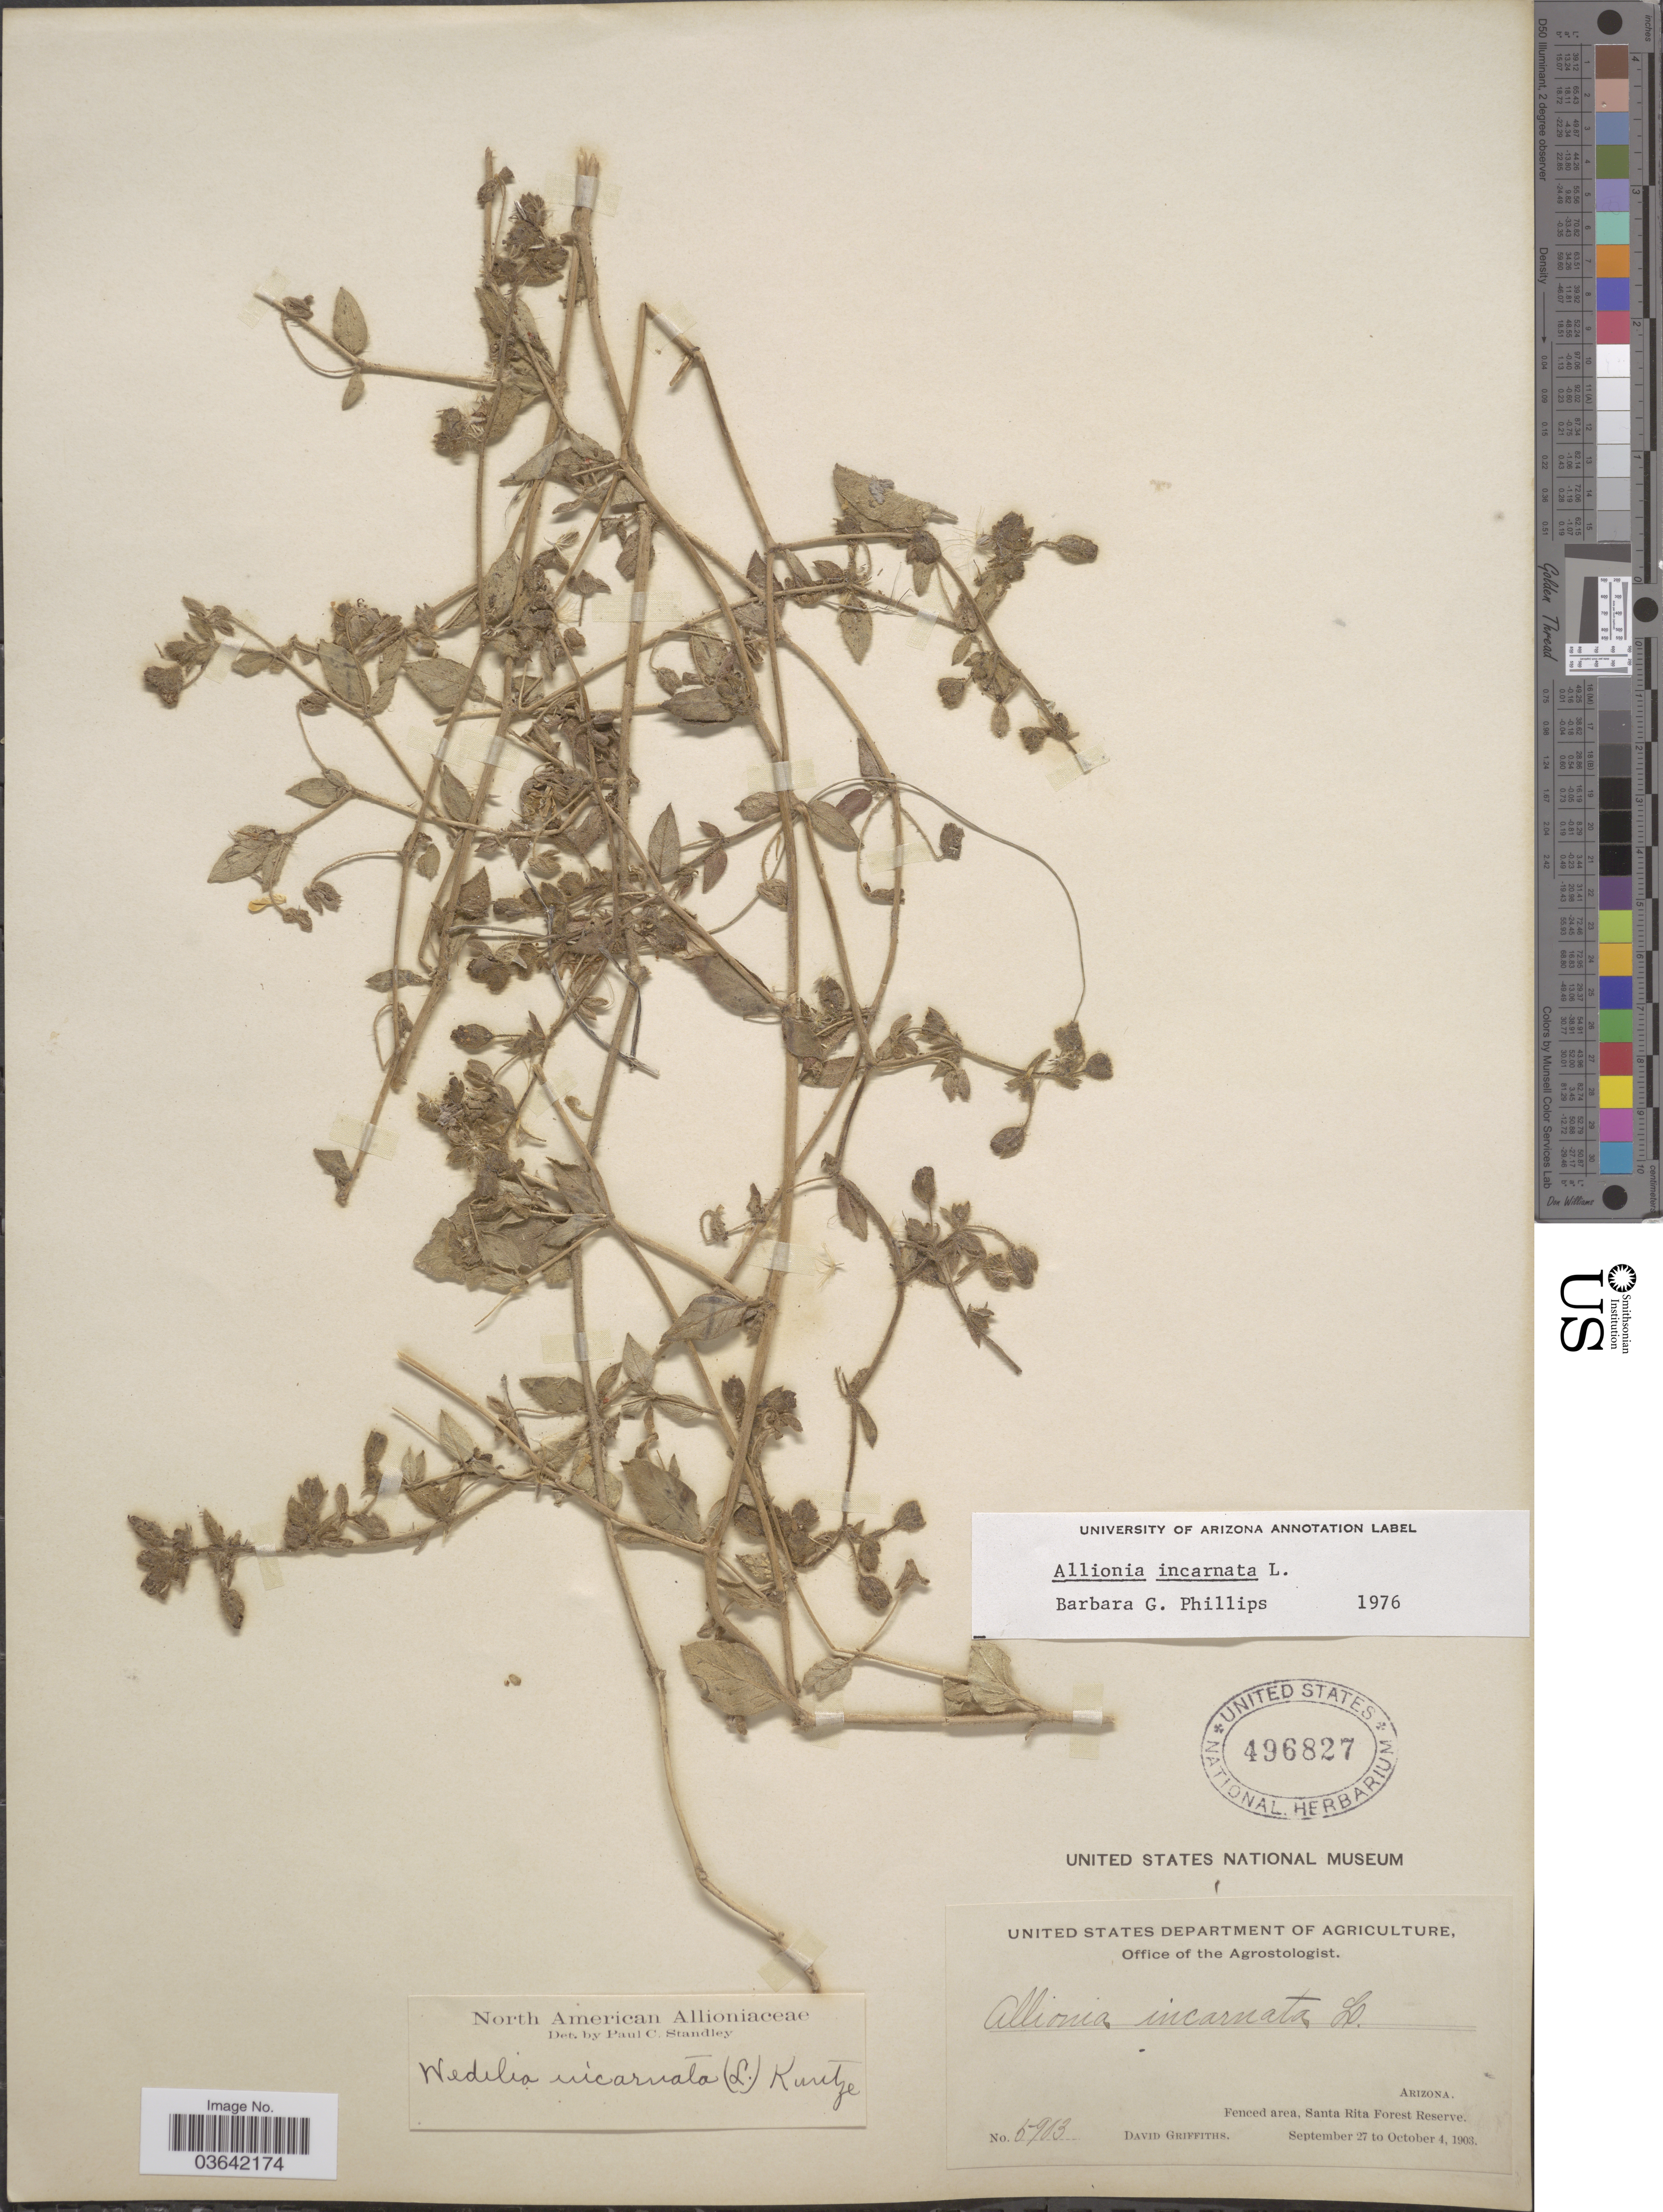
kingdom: Plantae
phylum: Tracheophyta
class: Magnoliopsida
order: Caryophyllales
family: Nyctaginaceae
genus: Allionia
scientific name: Allionia incarnata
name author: L.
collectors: D. Griffiths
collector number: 5903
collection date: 1903-09-27/1903-10-04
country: United States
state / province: Arizona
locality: Fenced area, Santa Rita Forest Reserve.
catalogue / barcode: US 496827